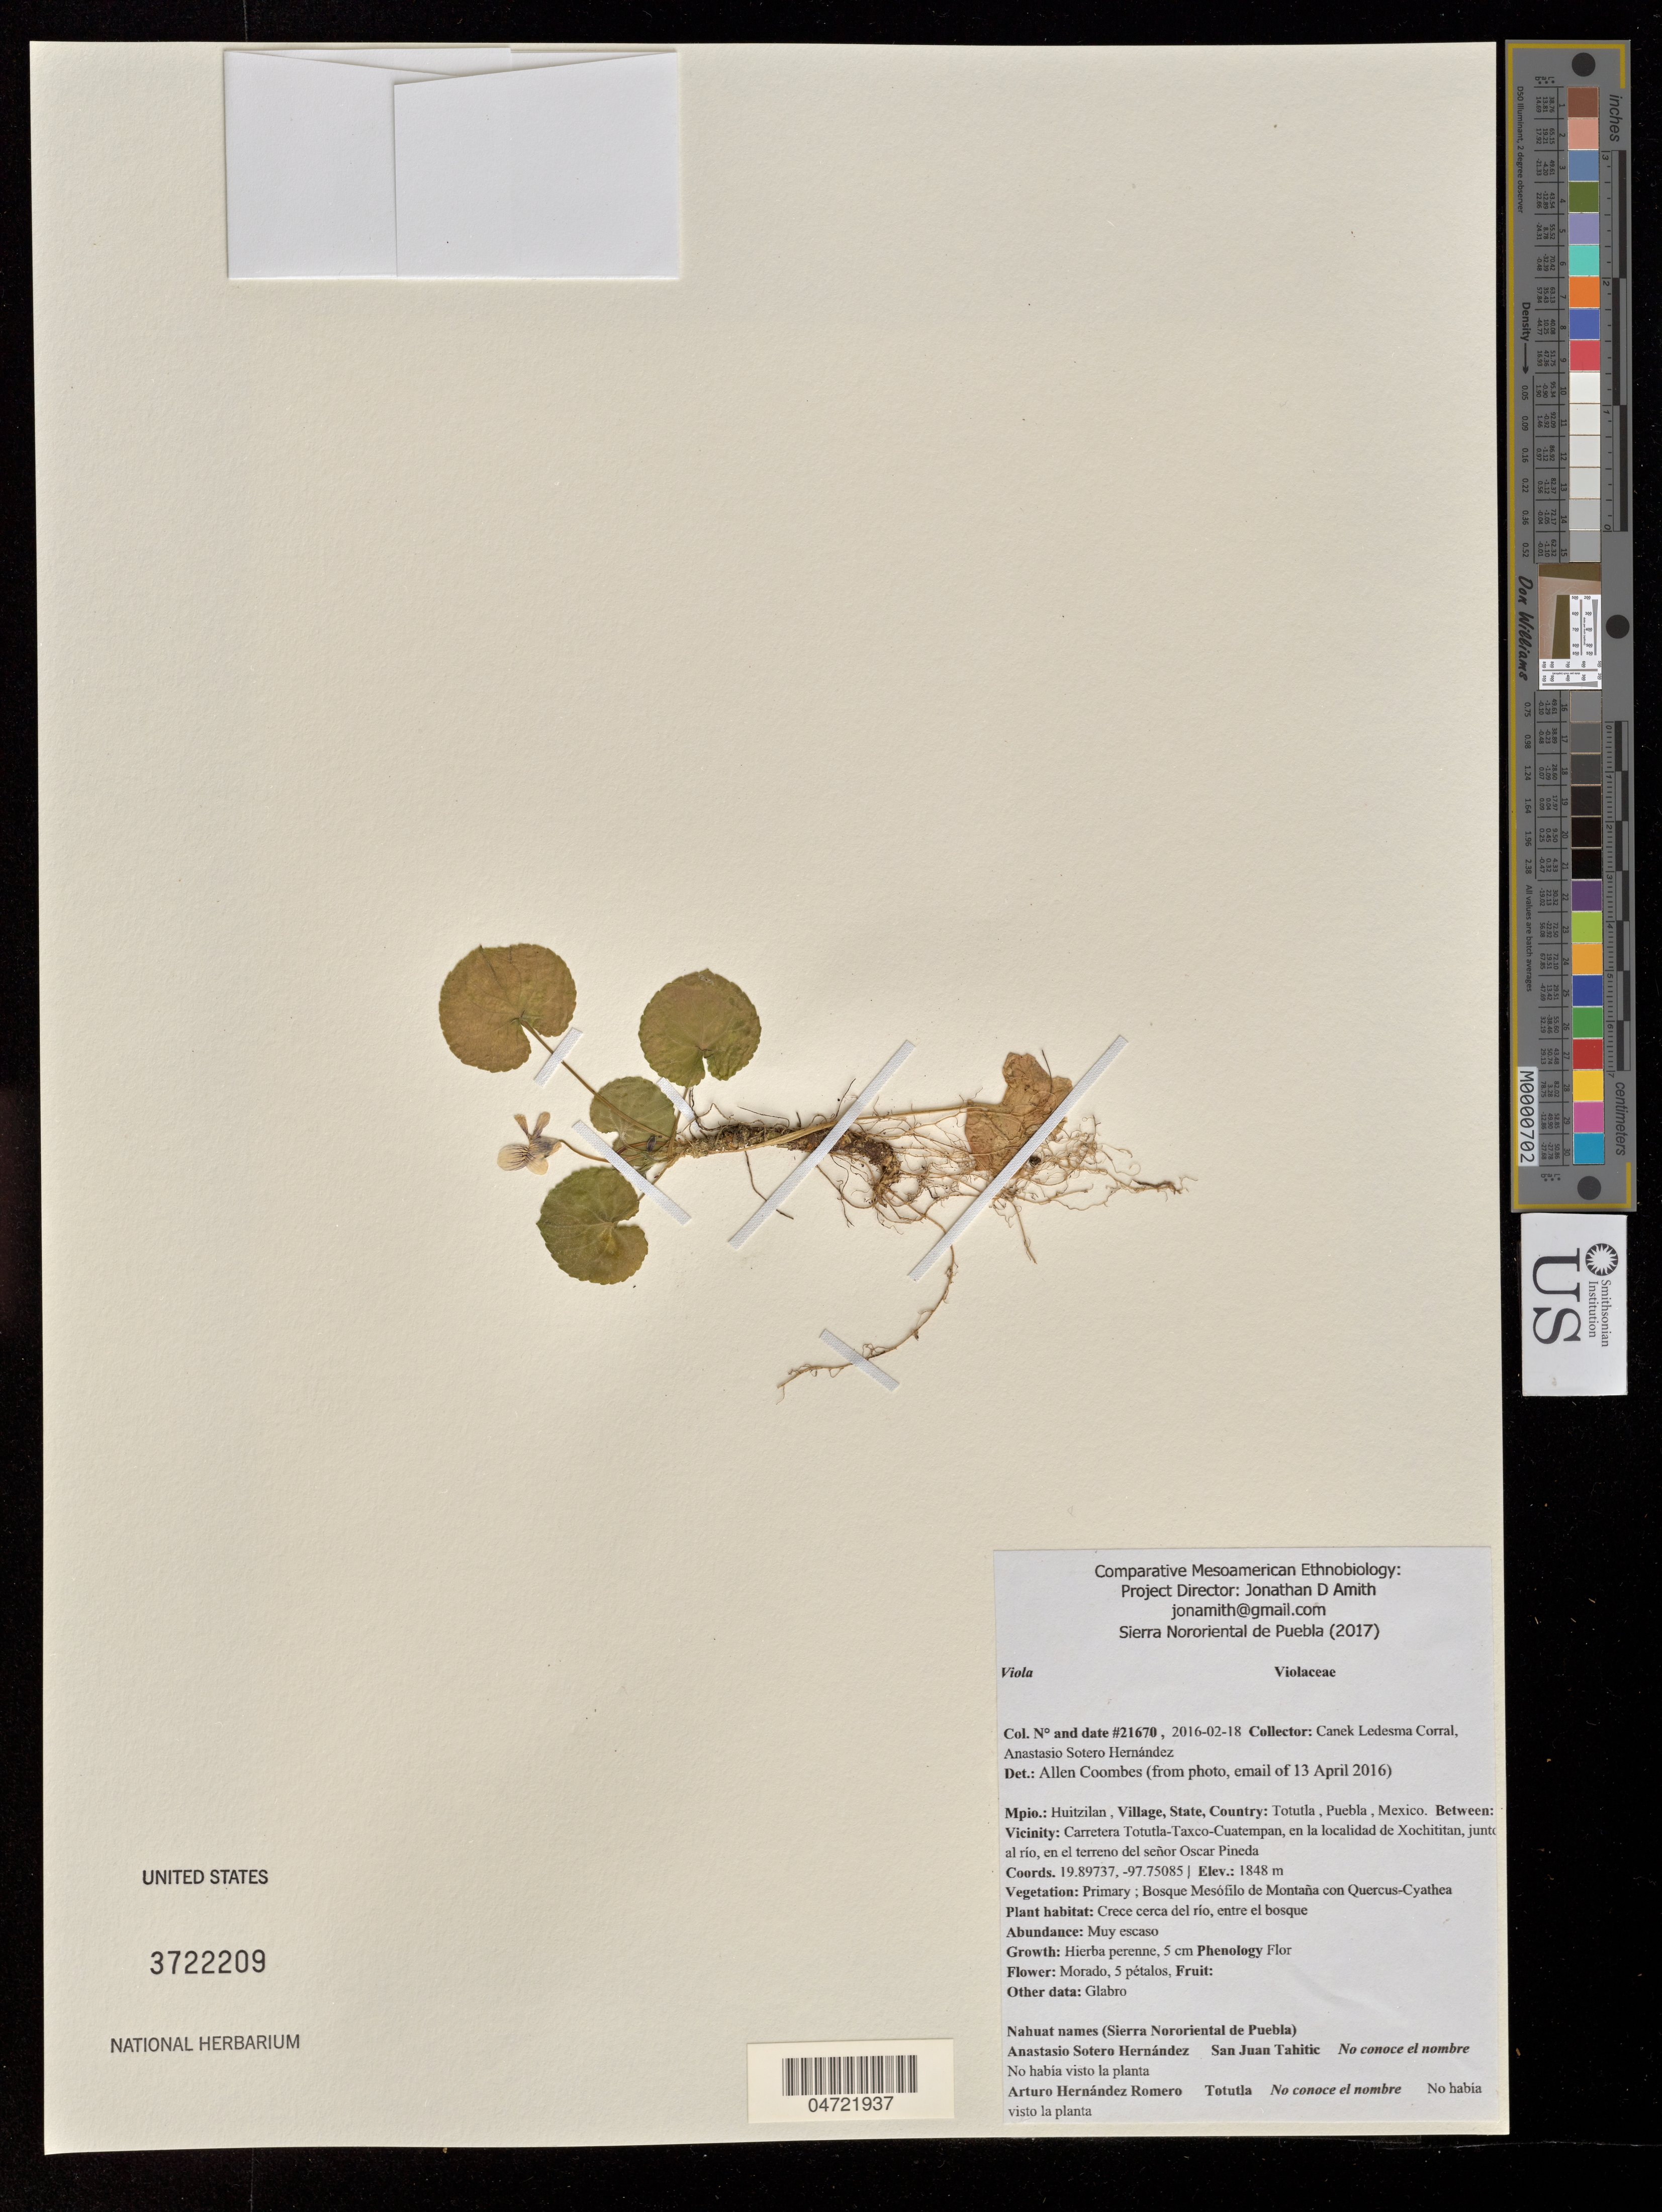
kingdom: Plantae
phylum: Tracheophyta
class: Magnoliopsida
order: Malpighiales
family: Violaceae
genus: Viola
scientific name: Viola sp.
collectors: Canek Ledesma C. & A. Sotero H.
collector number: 21670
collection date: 2016-02-18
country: Mexico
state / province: Puebla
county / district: Huitzilan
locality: Totutla, carretera Totutla-Taxco-Cuatempan, en la localidad de Xochititan, Junto al rio, en la terreno del senor Osar Pineda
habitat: Crece cerca de rio entre el bosque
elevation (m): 1848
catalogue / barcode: US 3722209